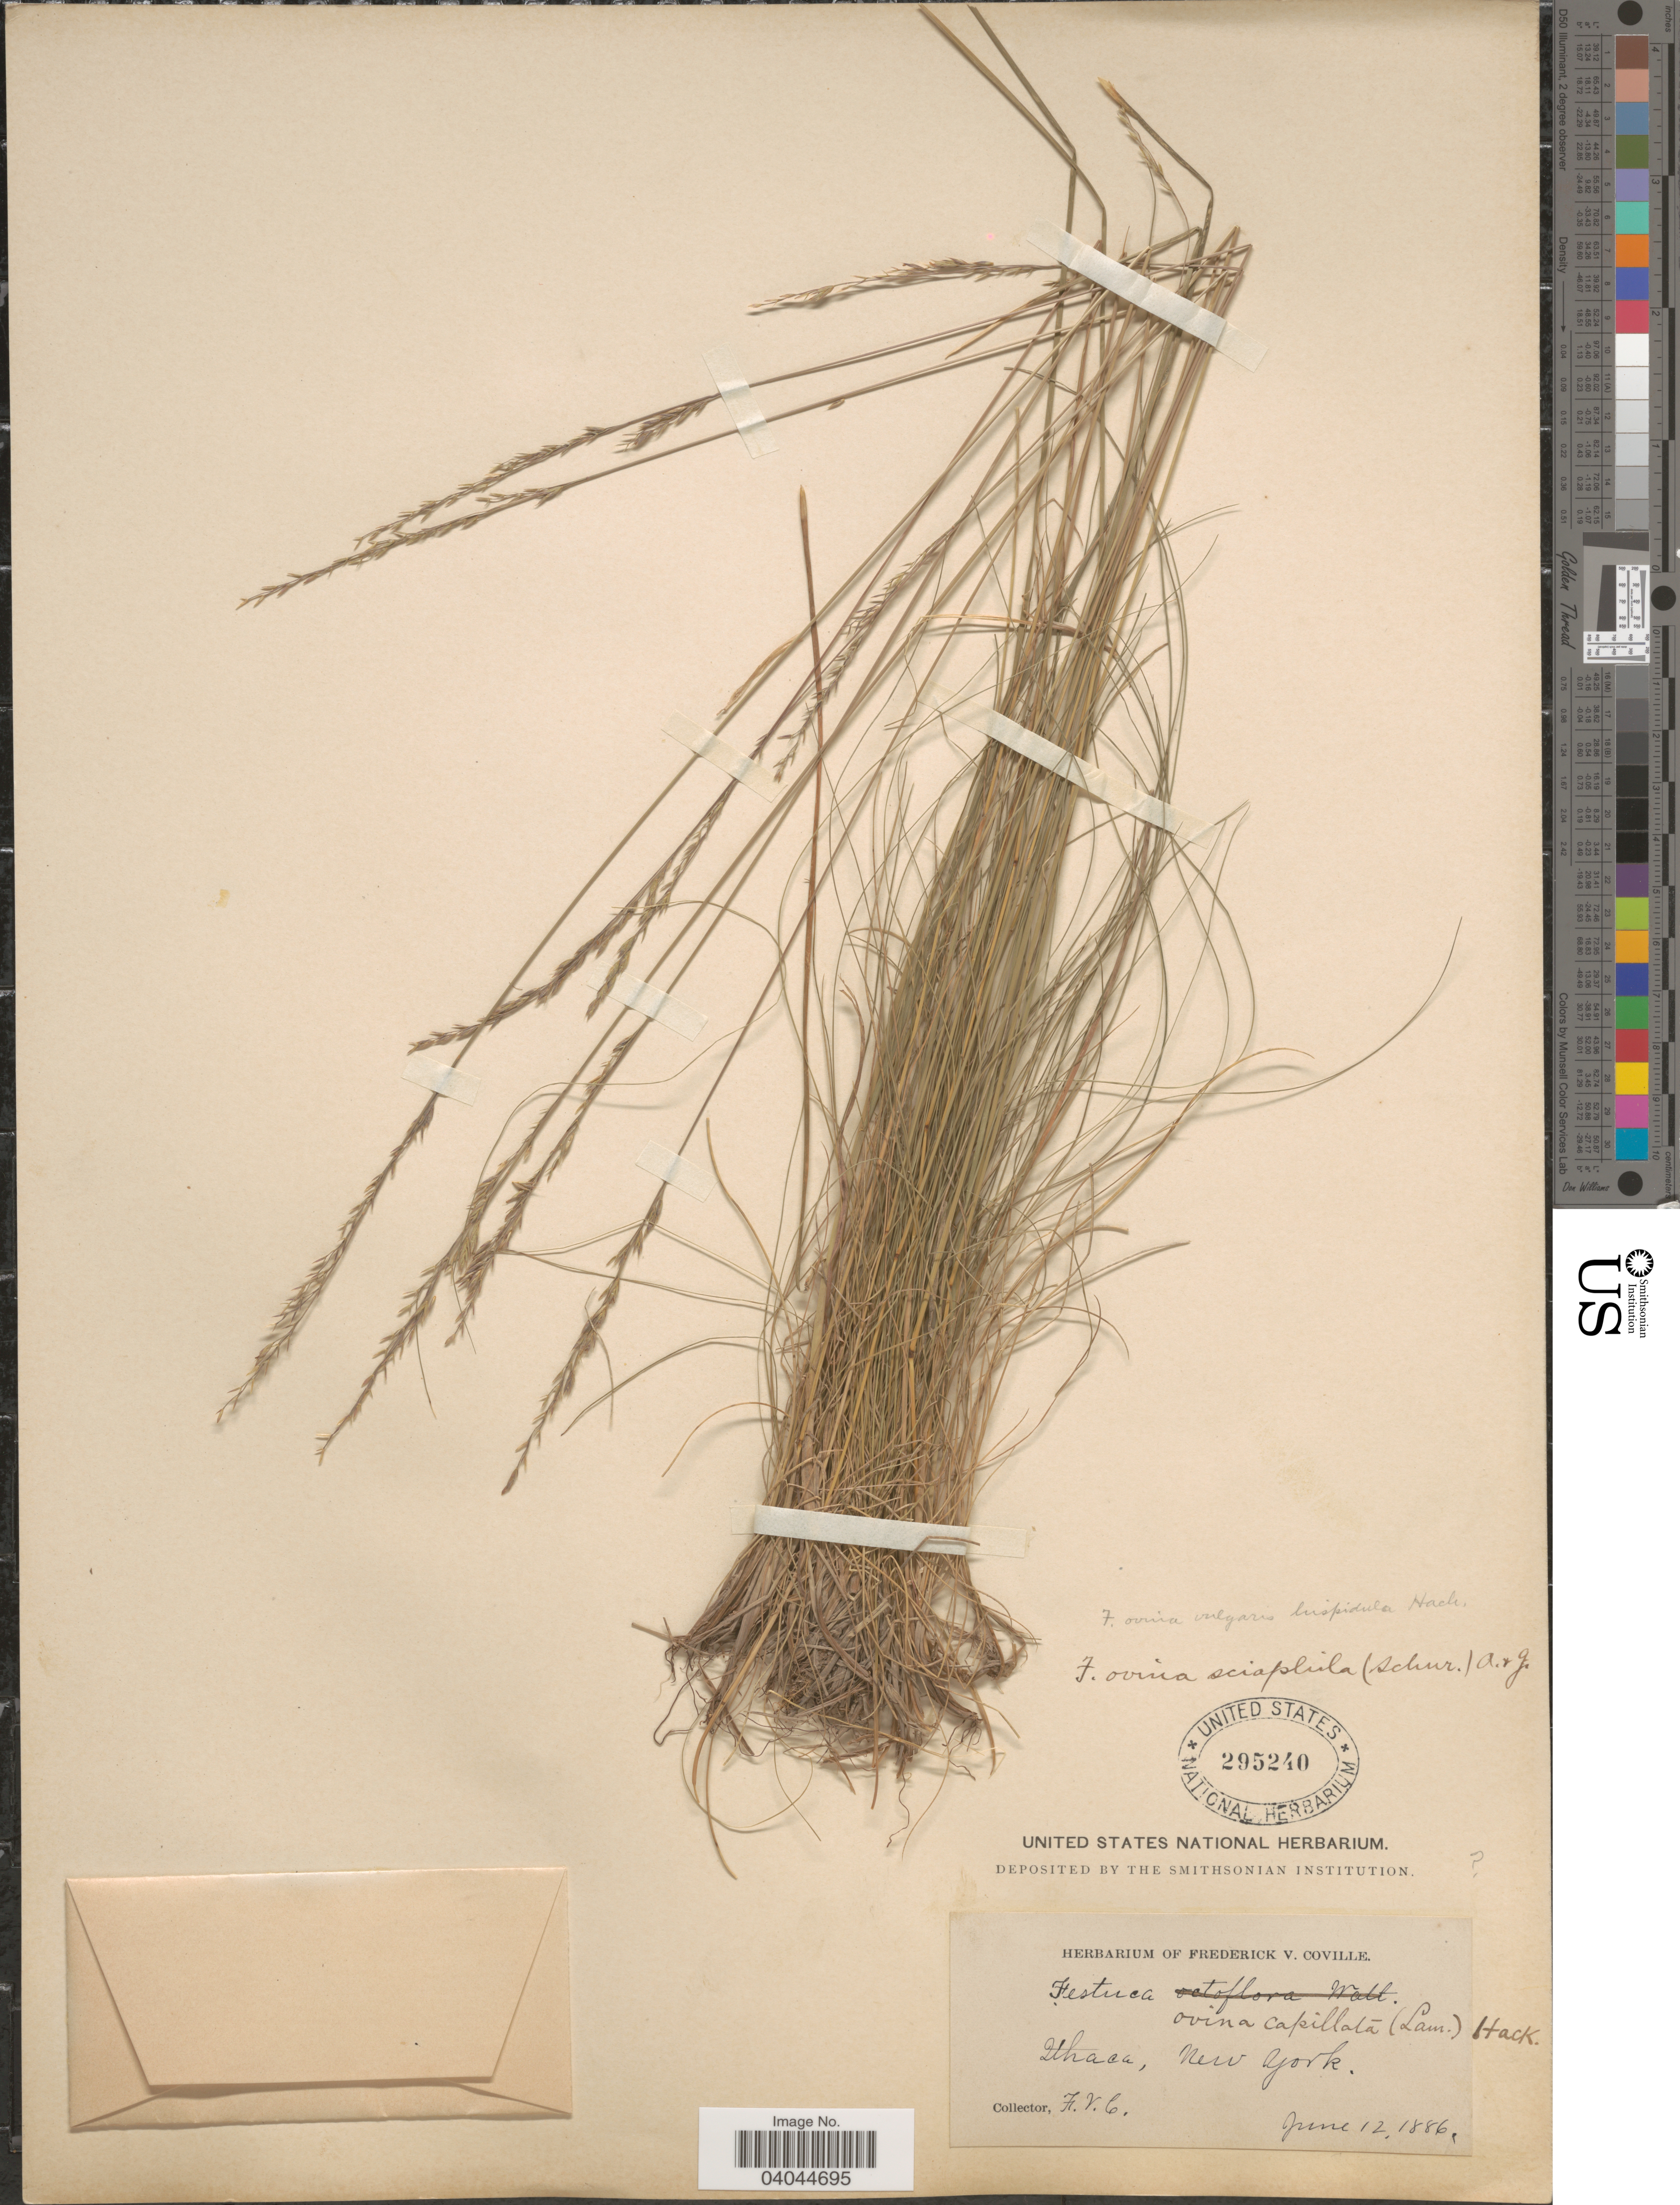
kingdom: Plantae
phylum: Tracheophyta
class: Liliopsida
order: Poales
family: Poaceae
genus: Festuca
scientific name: Festuca ovina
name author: L.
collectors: F. V. Coville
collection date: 1886-06-12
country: United States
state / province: New York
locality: Ithaca.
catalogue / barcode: US 295240